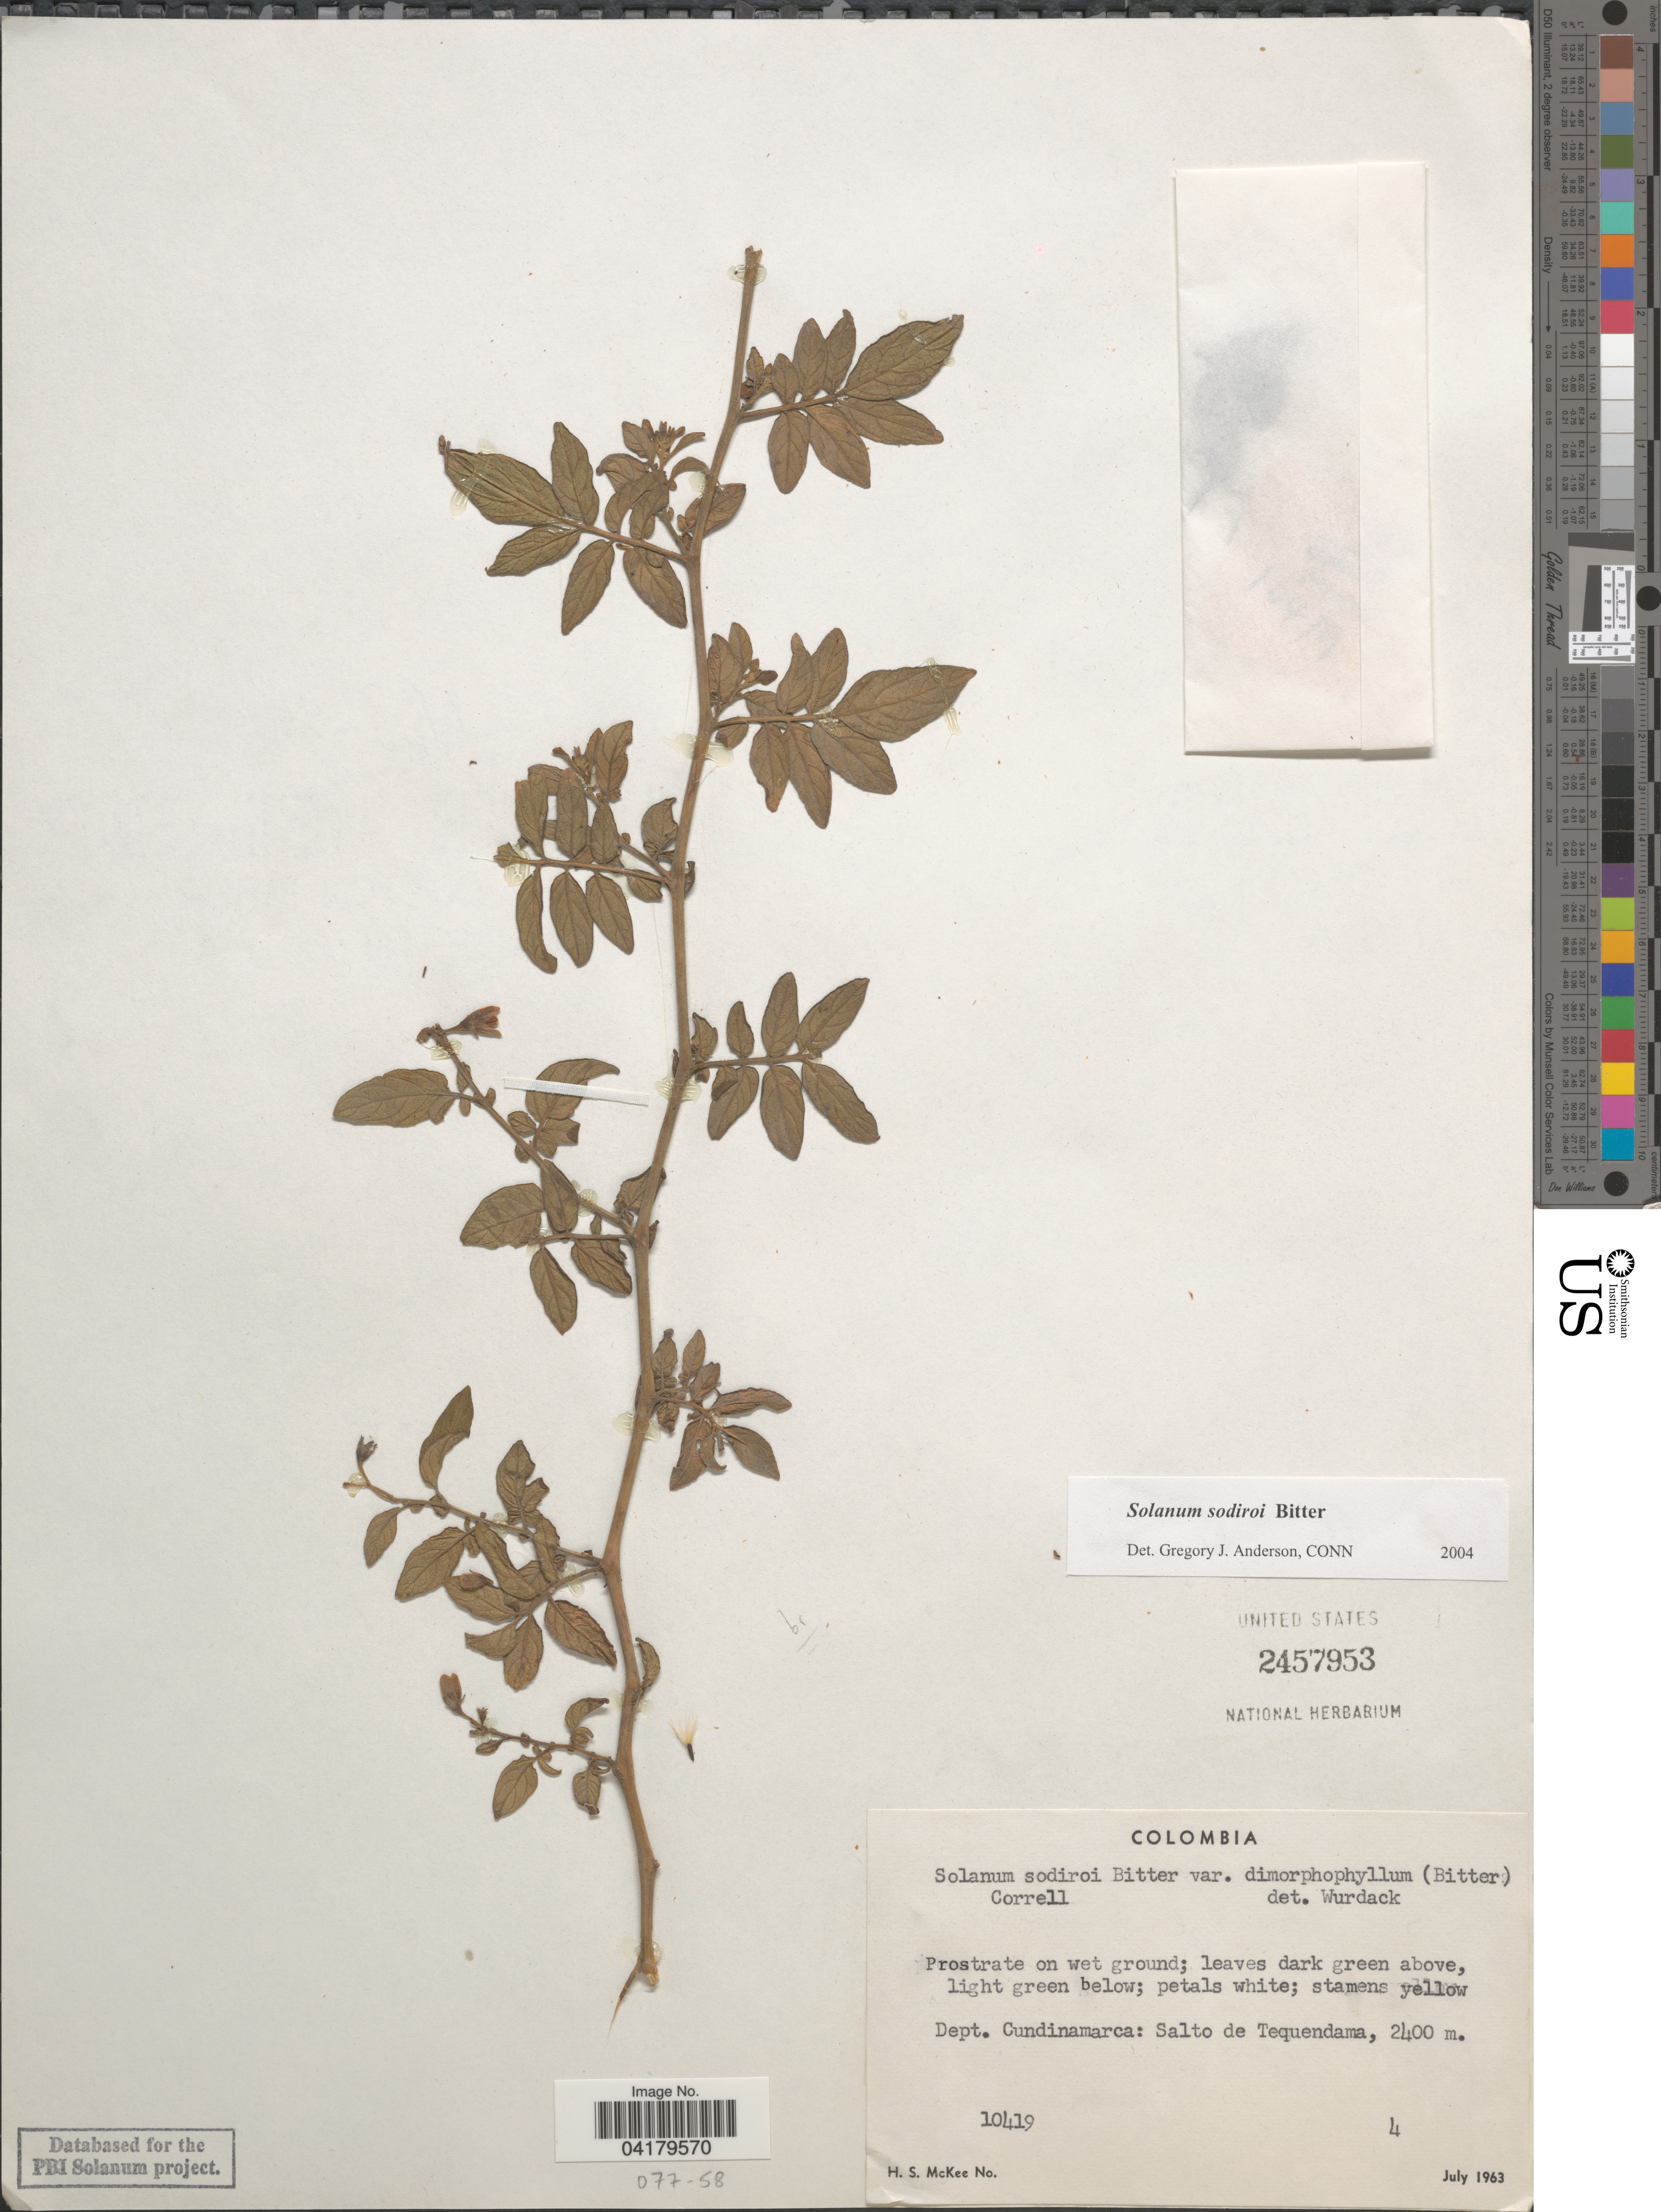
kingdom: Plantae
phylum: Tracheophyta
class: Magnoliopsida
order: Solanales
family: Solanaceae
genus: Solanum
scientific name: Solanum sodiroi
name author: Bitter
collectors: H. S. McKee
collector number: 10419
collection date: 1963-07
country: Colombia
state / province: Cundinamarca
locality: Dept. Cundinamarca: Salto de Tequendama.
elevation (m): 2400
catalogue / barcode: US 2457953